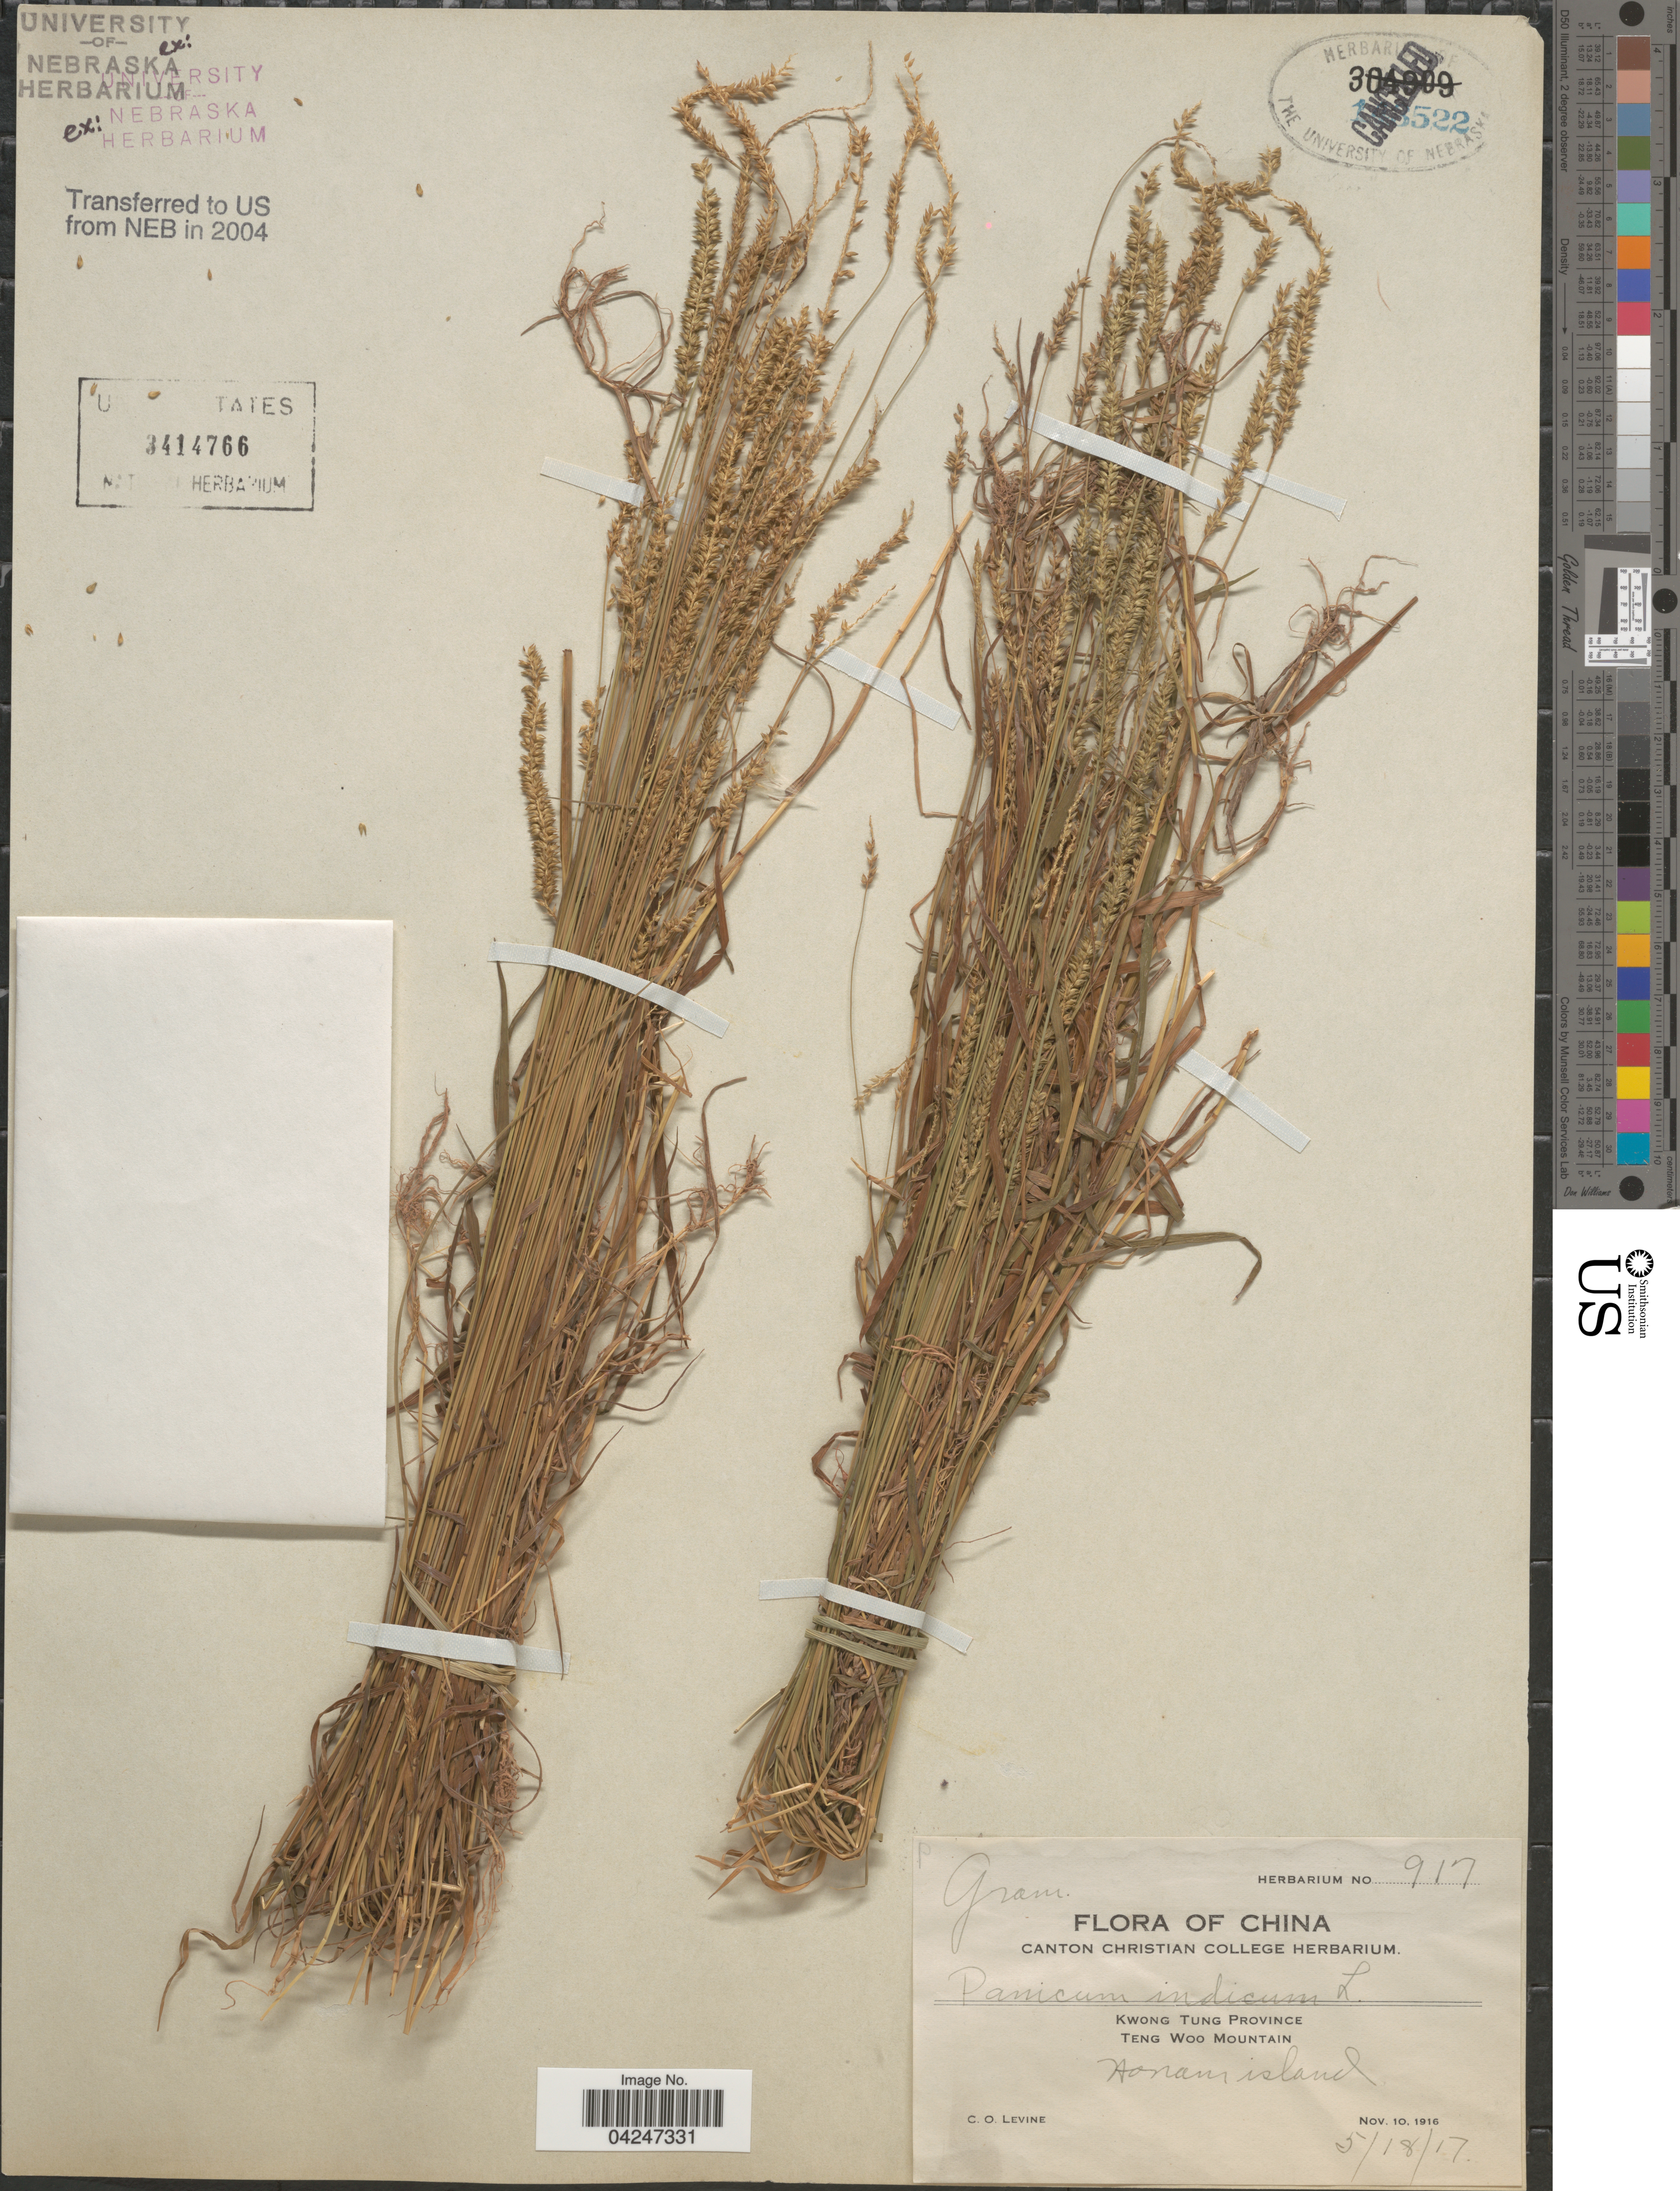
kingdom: Plantae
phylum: Tracheophyta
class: Liliopsida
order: Poales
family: Poaceae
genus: Sacciolepis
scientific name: Sacciolepis indica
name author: (L.) Chase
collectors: C. O. Levine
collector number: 917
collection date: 1916-11-10/1917-05-18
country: China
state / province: Guangdong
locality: Kwong Tung Province. Teng Woo Mountain. Honam Island.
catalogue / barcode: US 3414766